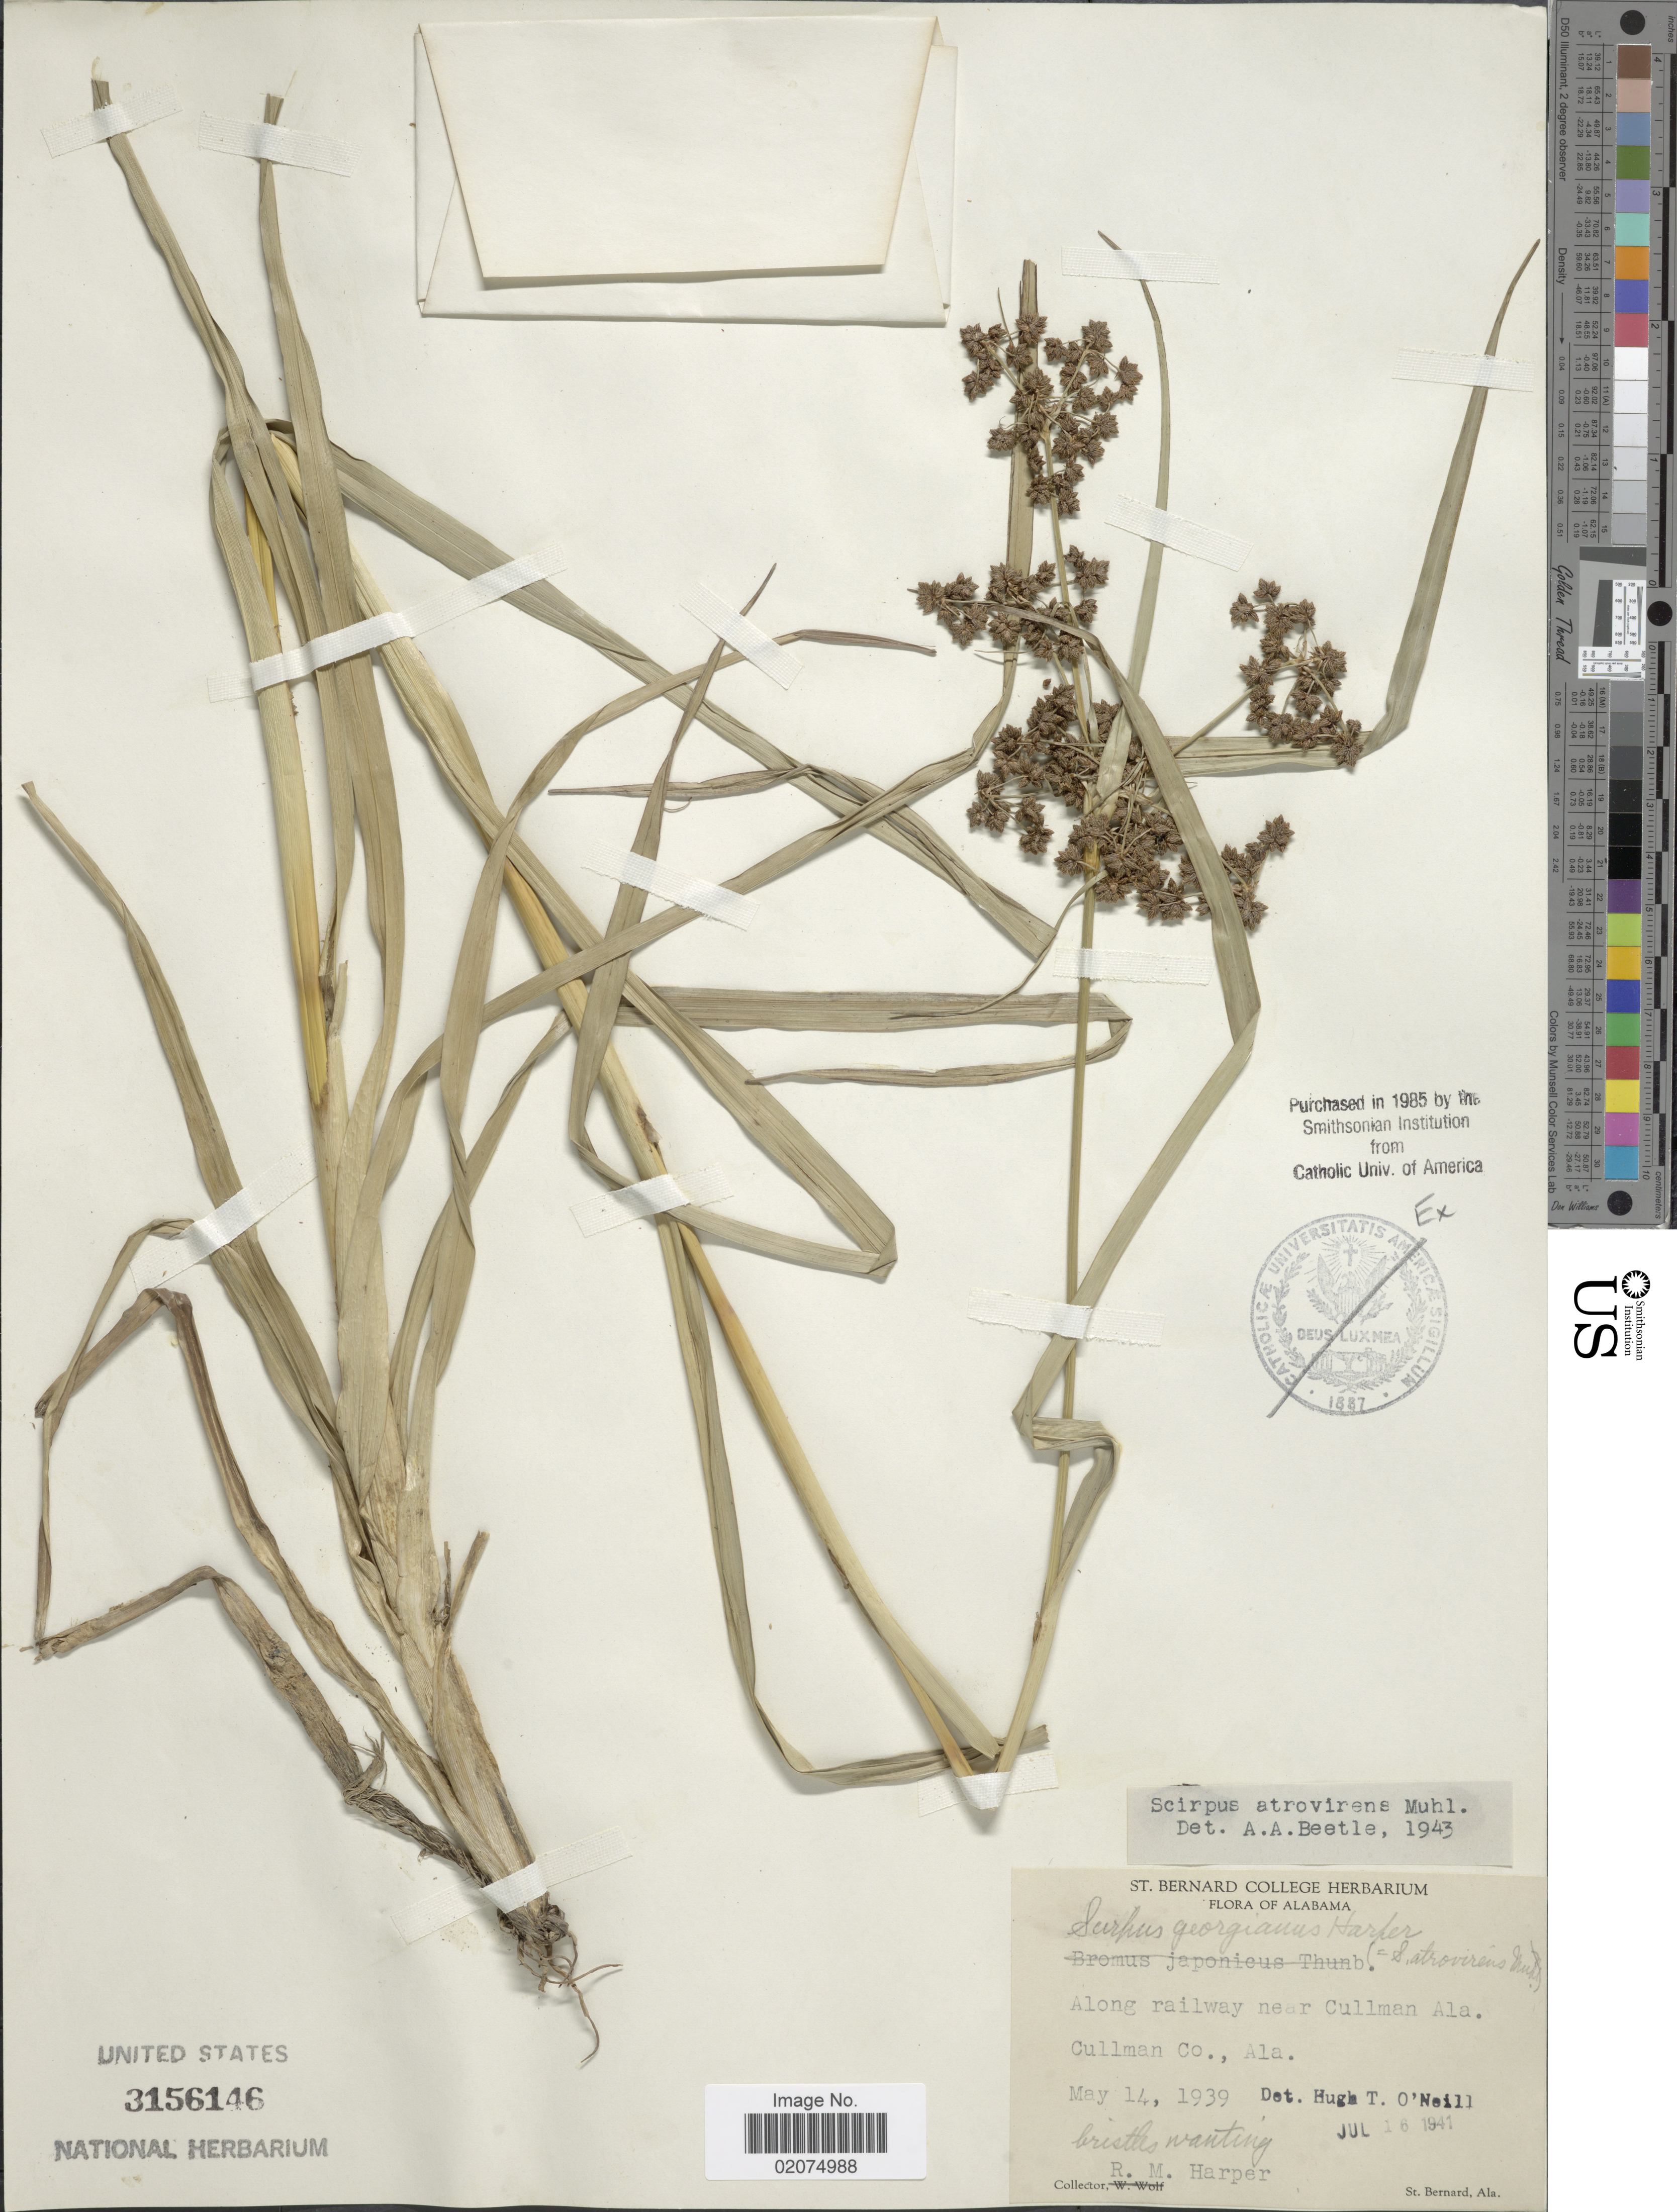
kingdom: Plantae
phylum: Tracheophyta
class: Liliopsida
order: Poales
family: Cyperaceae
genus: Scirpus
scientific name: Scirpus atrovirens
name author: Willd.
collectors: R. M. Harper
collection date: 1939-05-14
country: United States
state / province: Alabama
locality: Along railway near Cullman Ala., Cullman Co.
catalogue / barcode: US 3156146